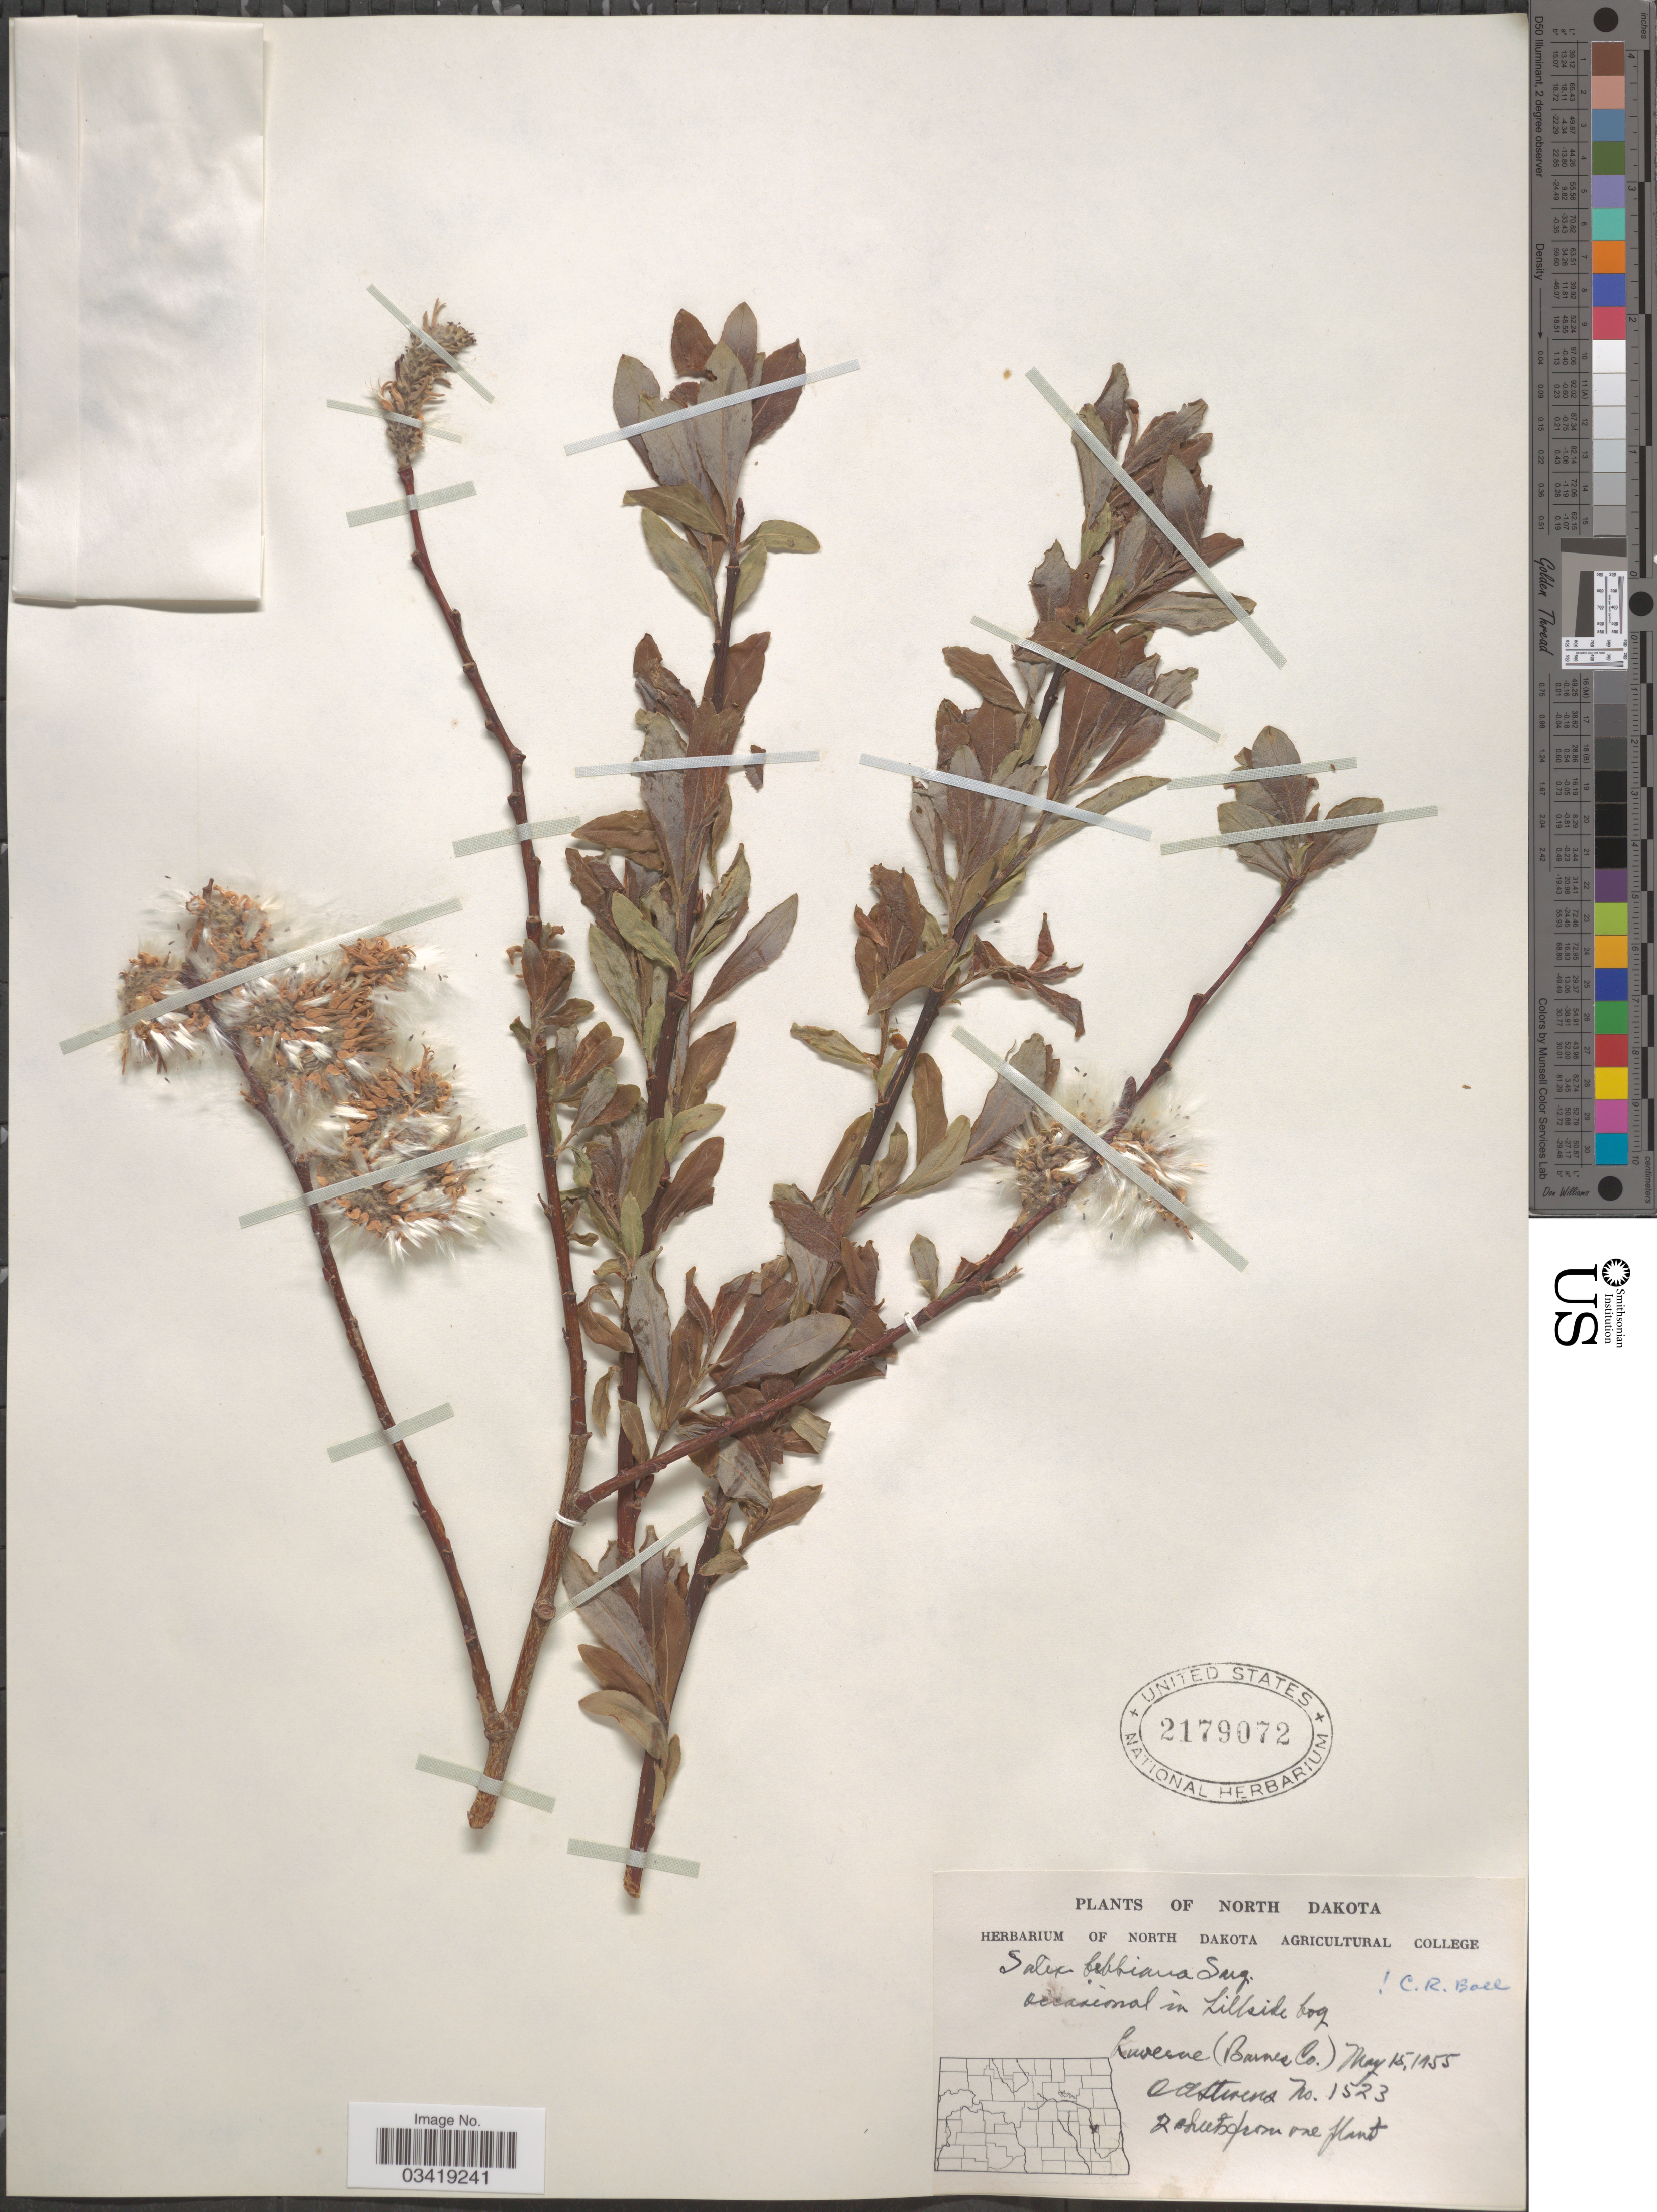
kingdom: Plantae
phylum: Tracheophyta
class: Magnoliopsida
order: Malpighiales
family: Salicaceae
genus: Salix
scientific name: Salix bebbiana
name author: Sarg.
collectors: O. A. Stevens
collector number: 1523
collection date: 1955-05-15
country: United States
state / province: North Dakota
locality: Luverne (Barnes Co.).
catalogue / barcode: US 2179072